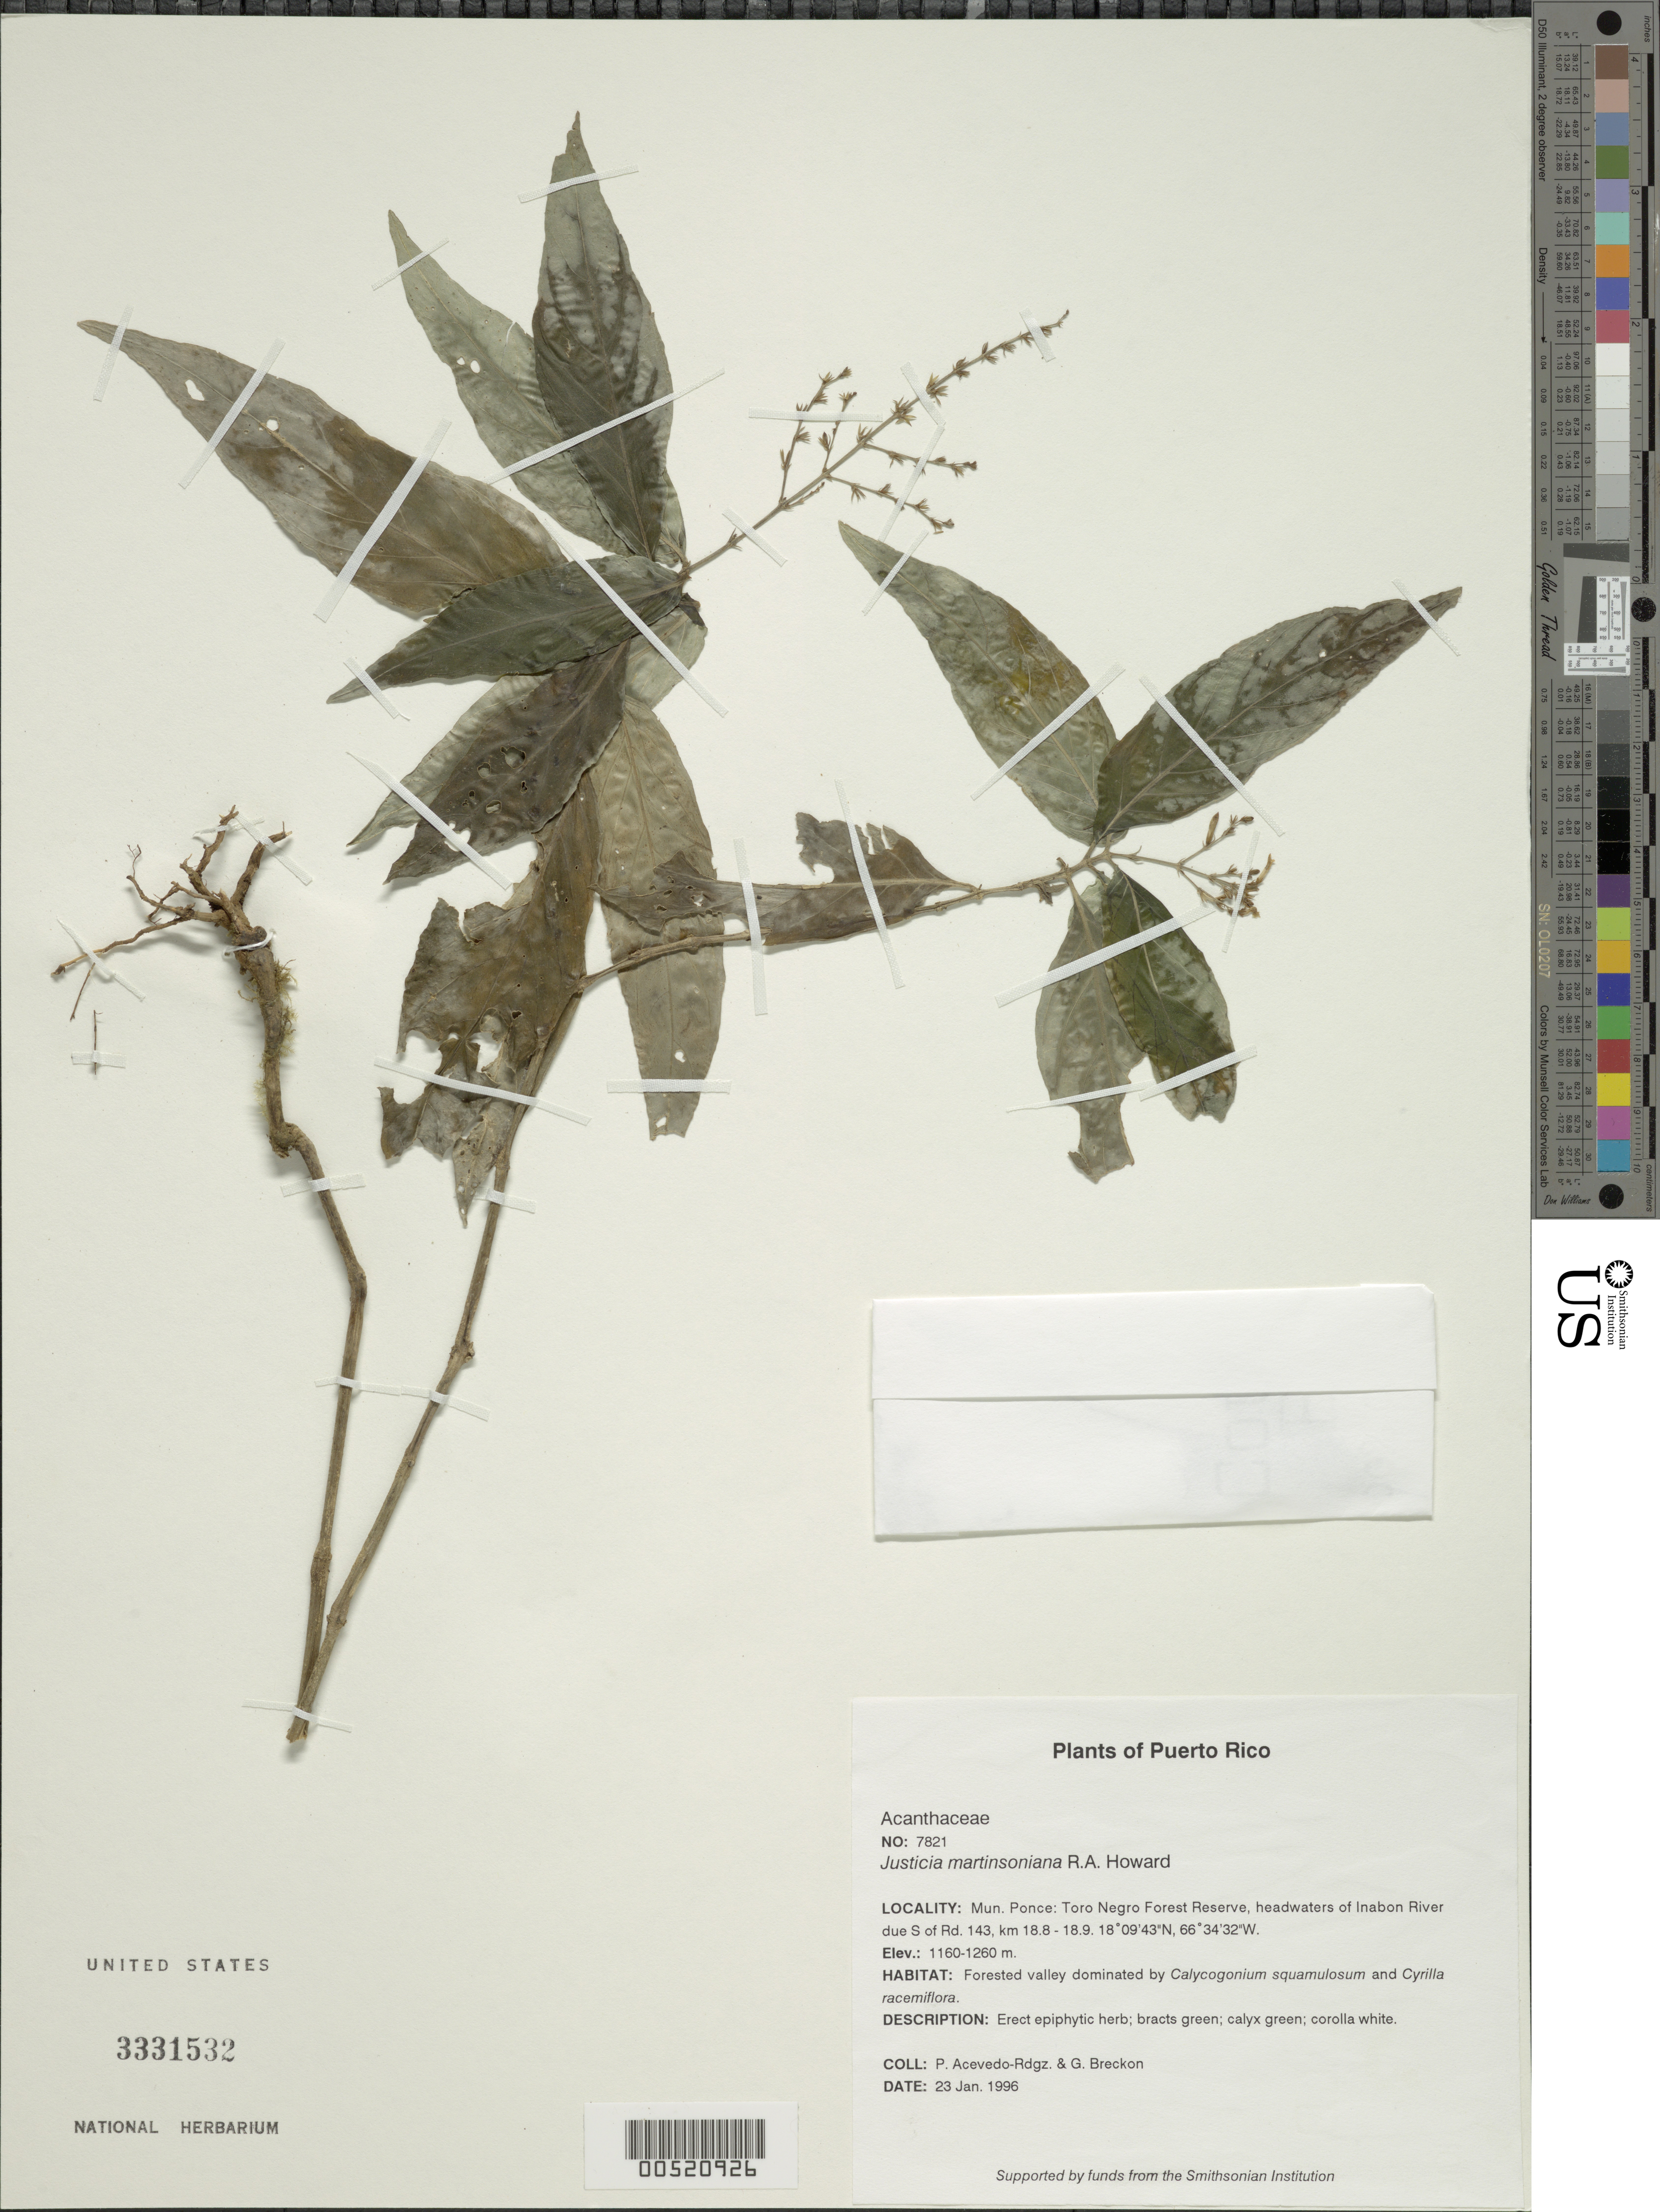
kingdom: Plantae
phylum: Tracheophyta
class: Magnoliopsida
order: Lamiales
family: Acanthaceae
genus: Justicia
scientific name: Justicia martinsoniana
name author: R.A. Howard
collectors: P. Acevedo-Rodr. & G. J. Breckon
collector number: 7821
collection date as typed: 23 Jan 1996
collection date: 1996-01-23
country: Puerto Rico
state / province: Ponce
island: Puerto Rico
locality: Ponce: Jayuya, Toro Negro Forest Reserve, headwaters of Inabon River due S of Rd. 143, km 18.8 - 18.9.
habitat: Forested valley dominated by Calycogonium squamulosum and Cyrilla racemiflora.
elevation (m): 1160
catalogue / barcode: US 3331532